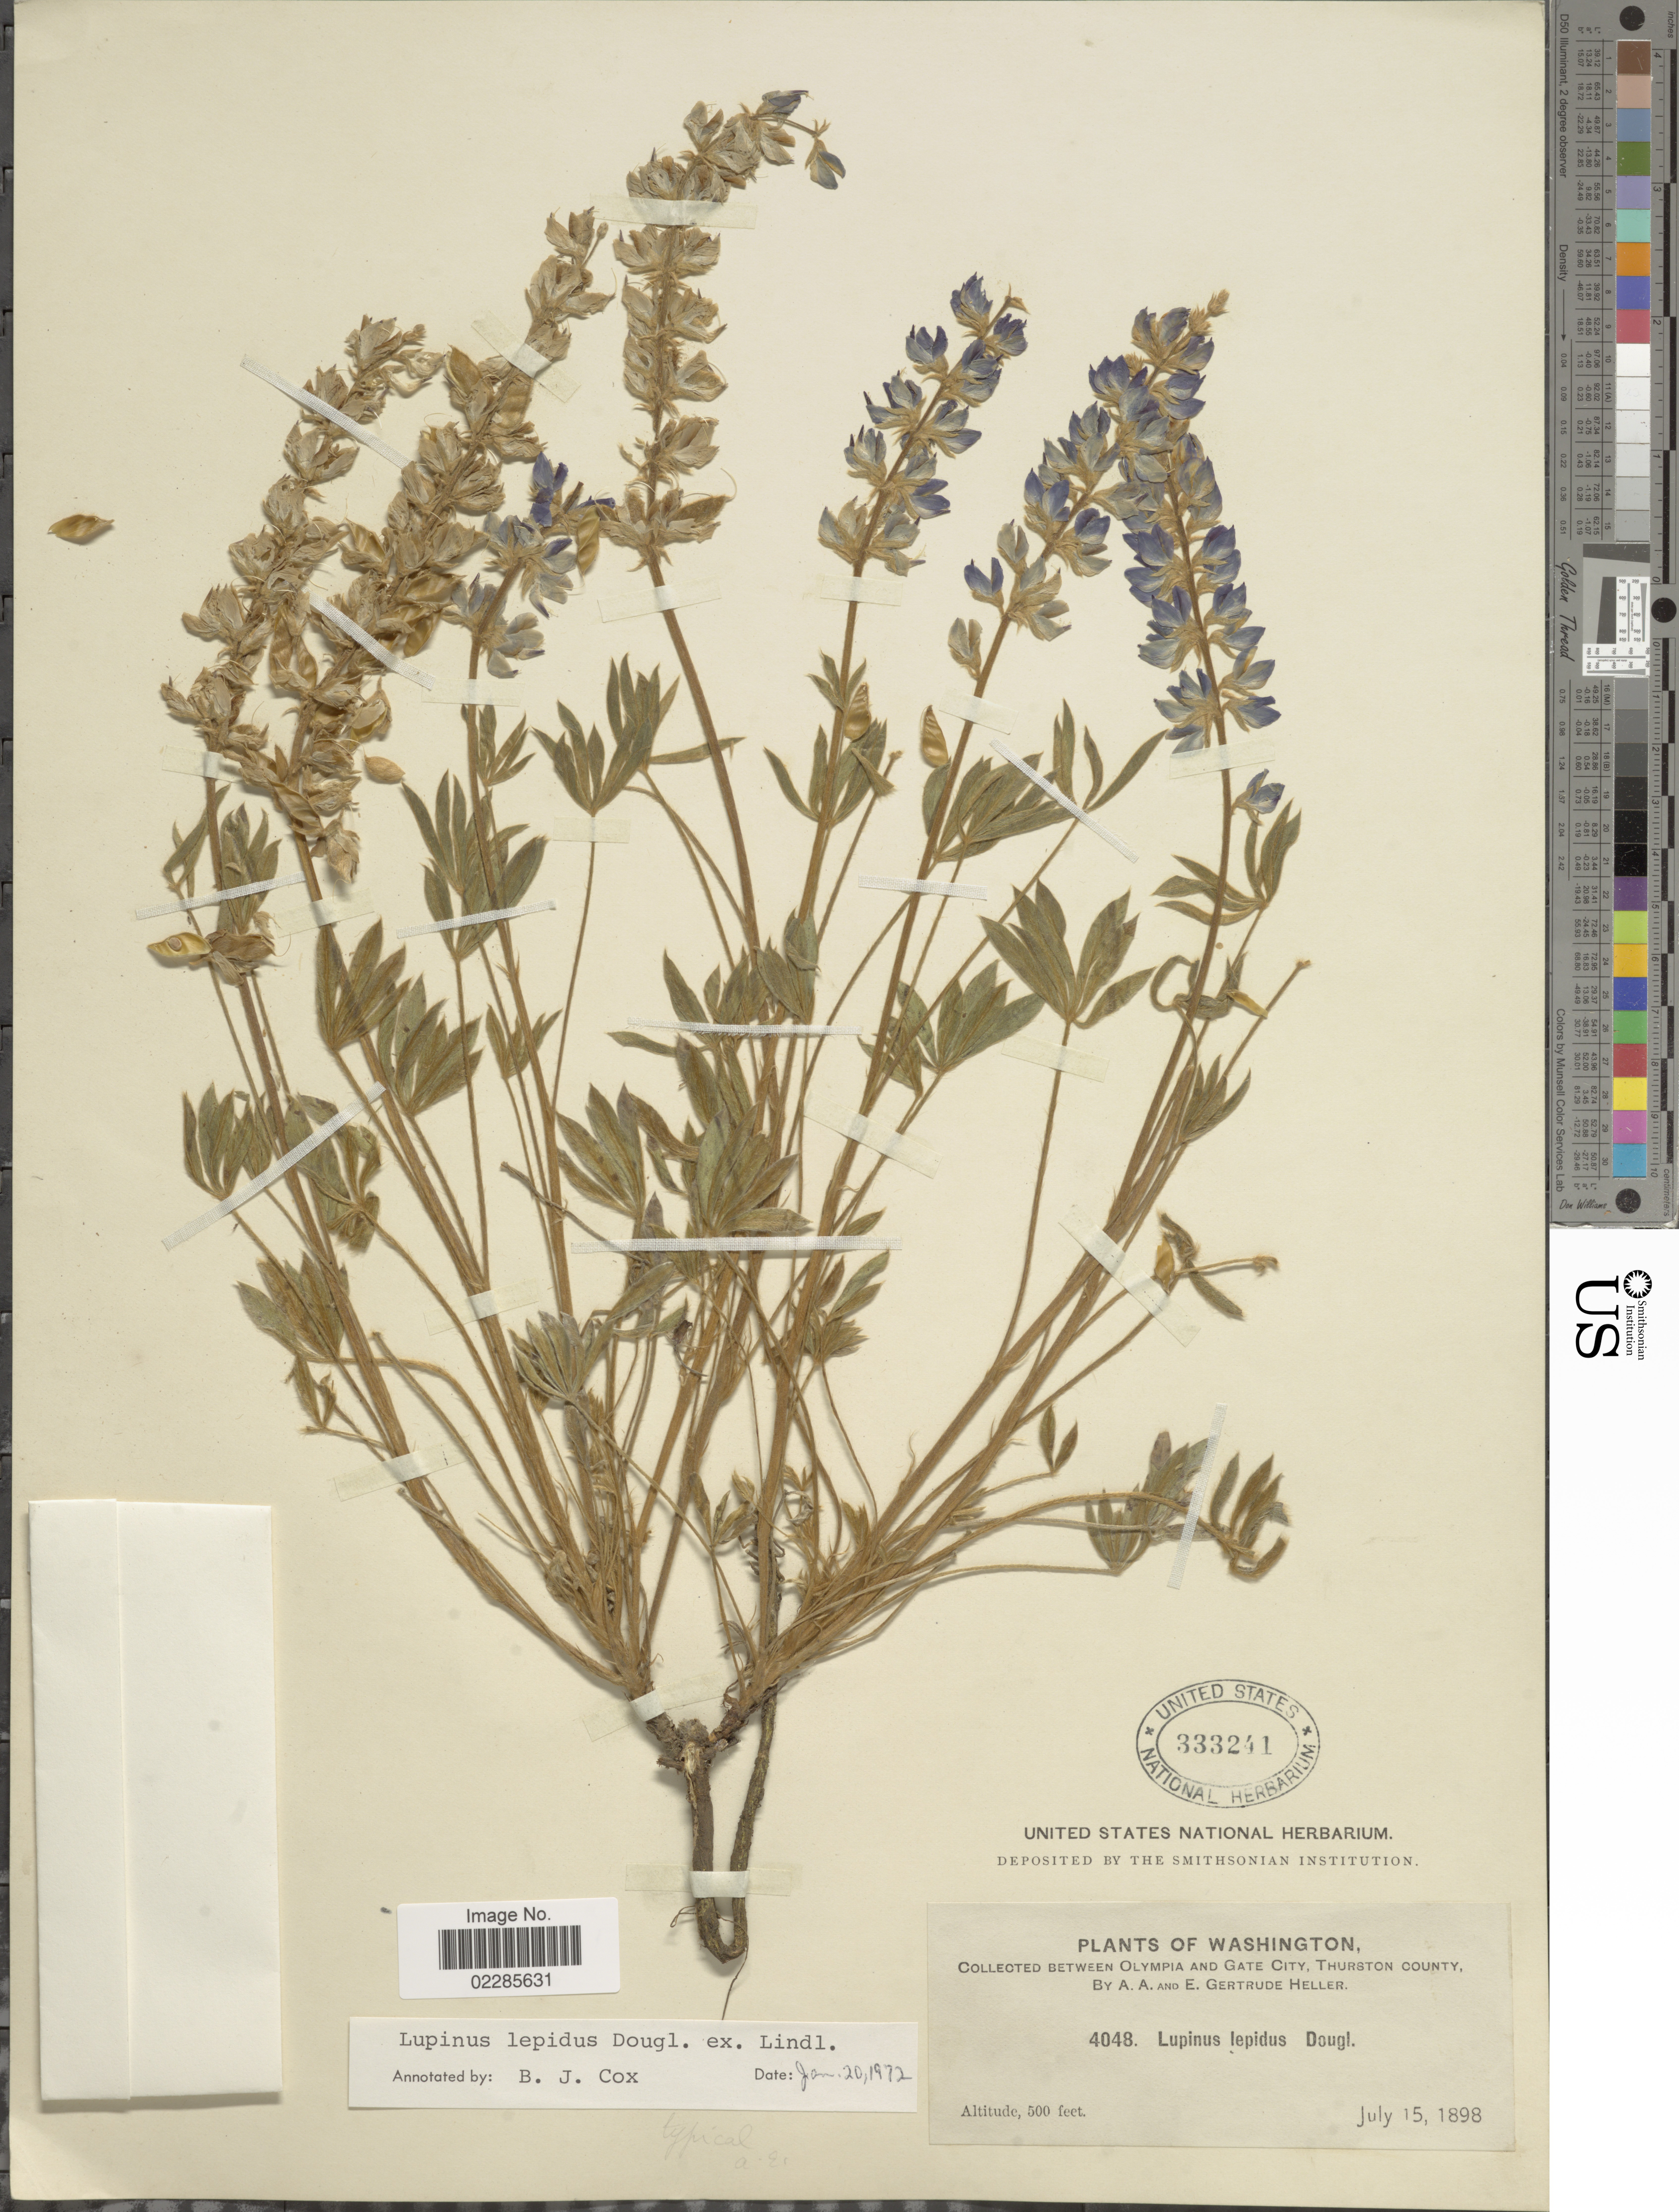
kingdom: Plantae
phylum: Tracheophyta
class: Magnoliopsida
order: Fabales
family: Fabaceae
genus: Lupinus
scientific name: Lupinus lepidus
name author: Douglas ex Lindl.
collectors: A. A. Heller & E. G. Heller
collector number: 4048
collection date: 1898-07-15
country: United States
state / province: Washington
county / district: Thurston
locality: Between Olympia and Gate City, Thurston County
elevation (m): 152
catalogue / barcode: US 333241